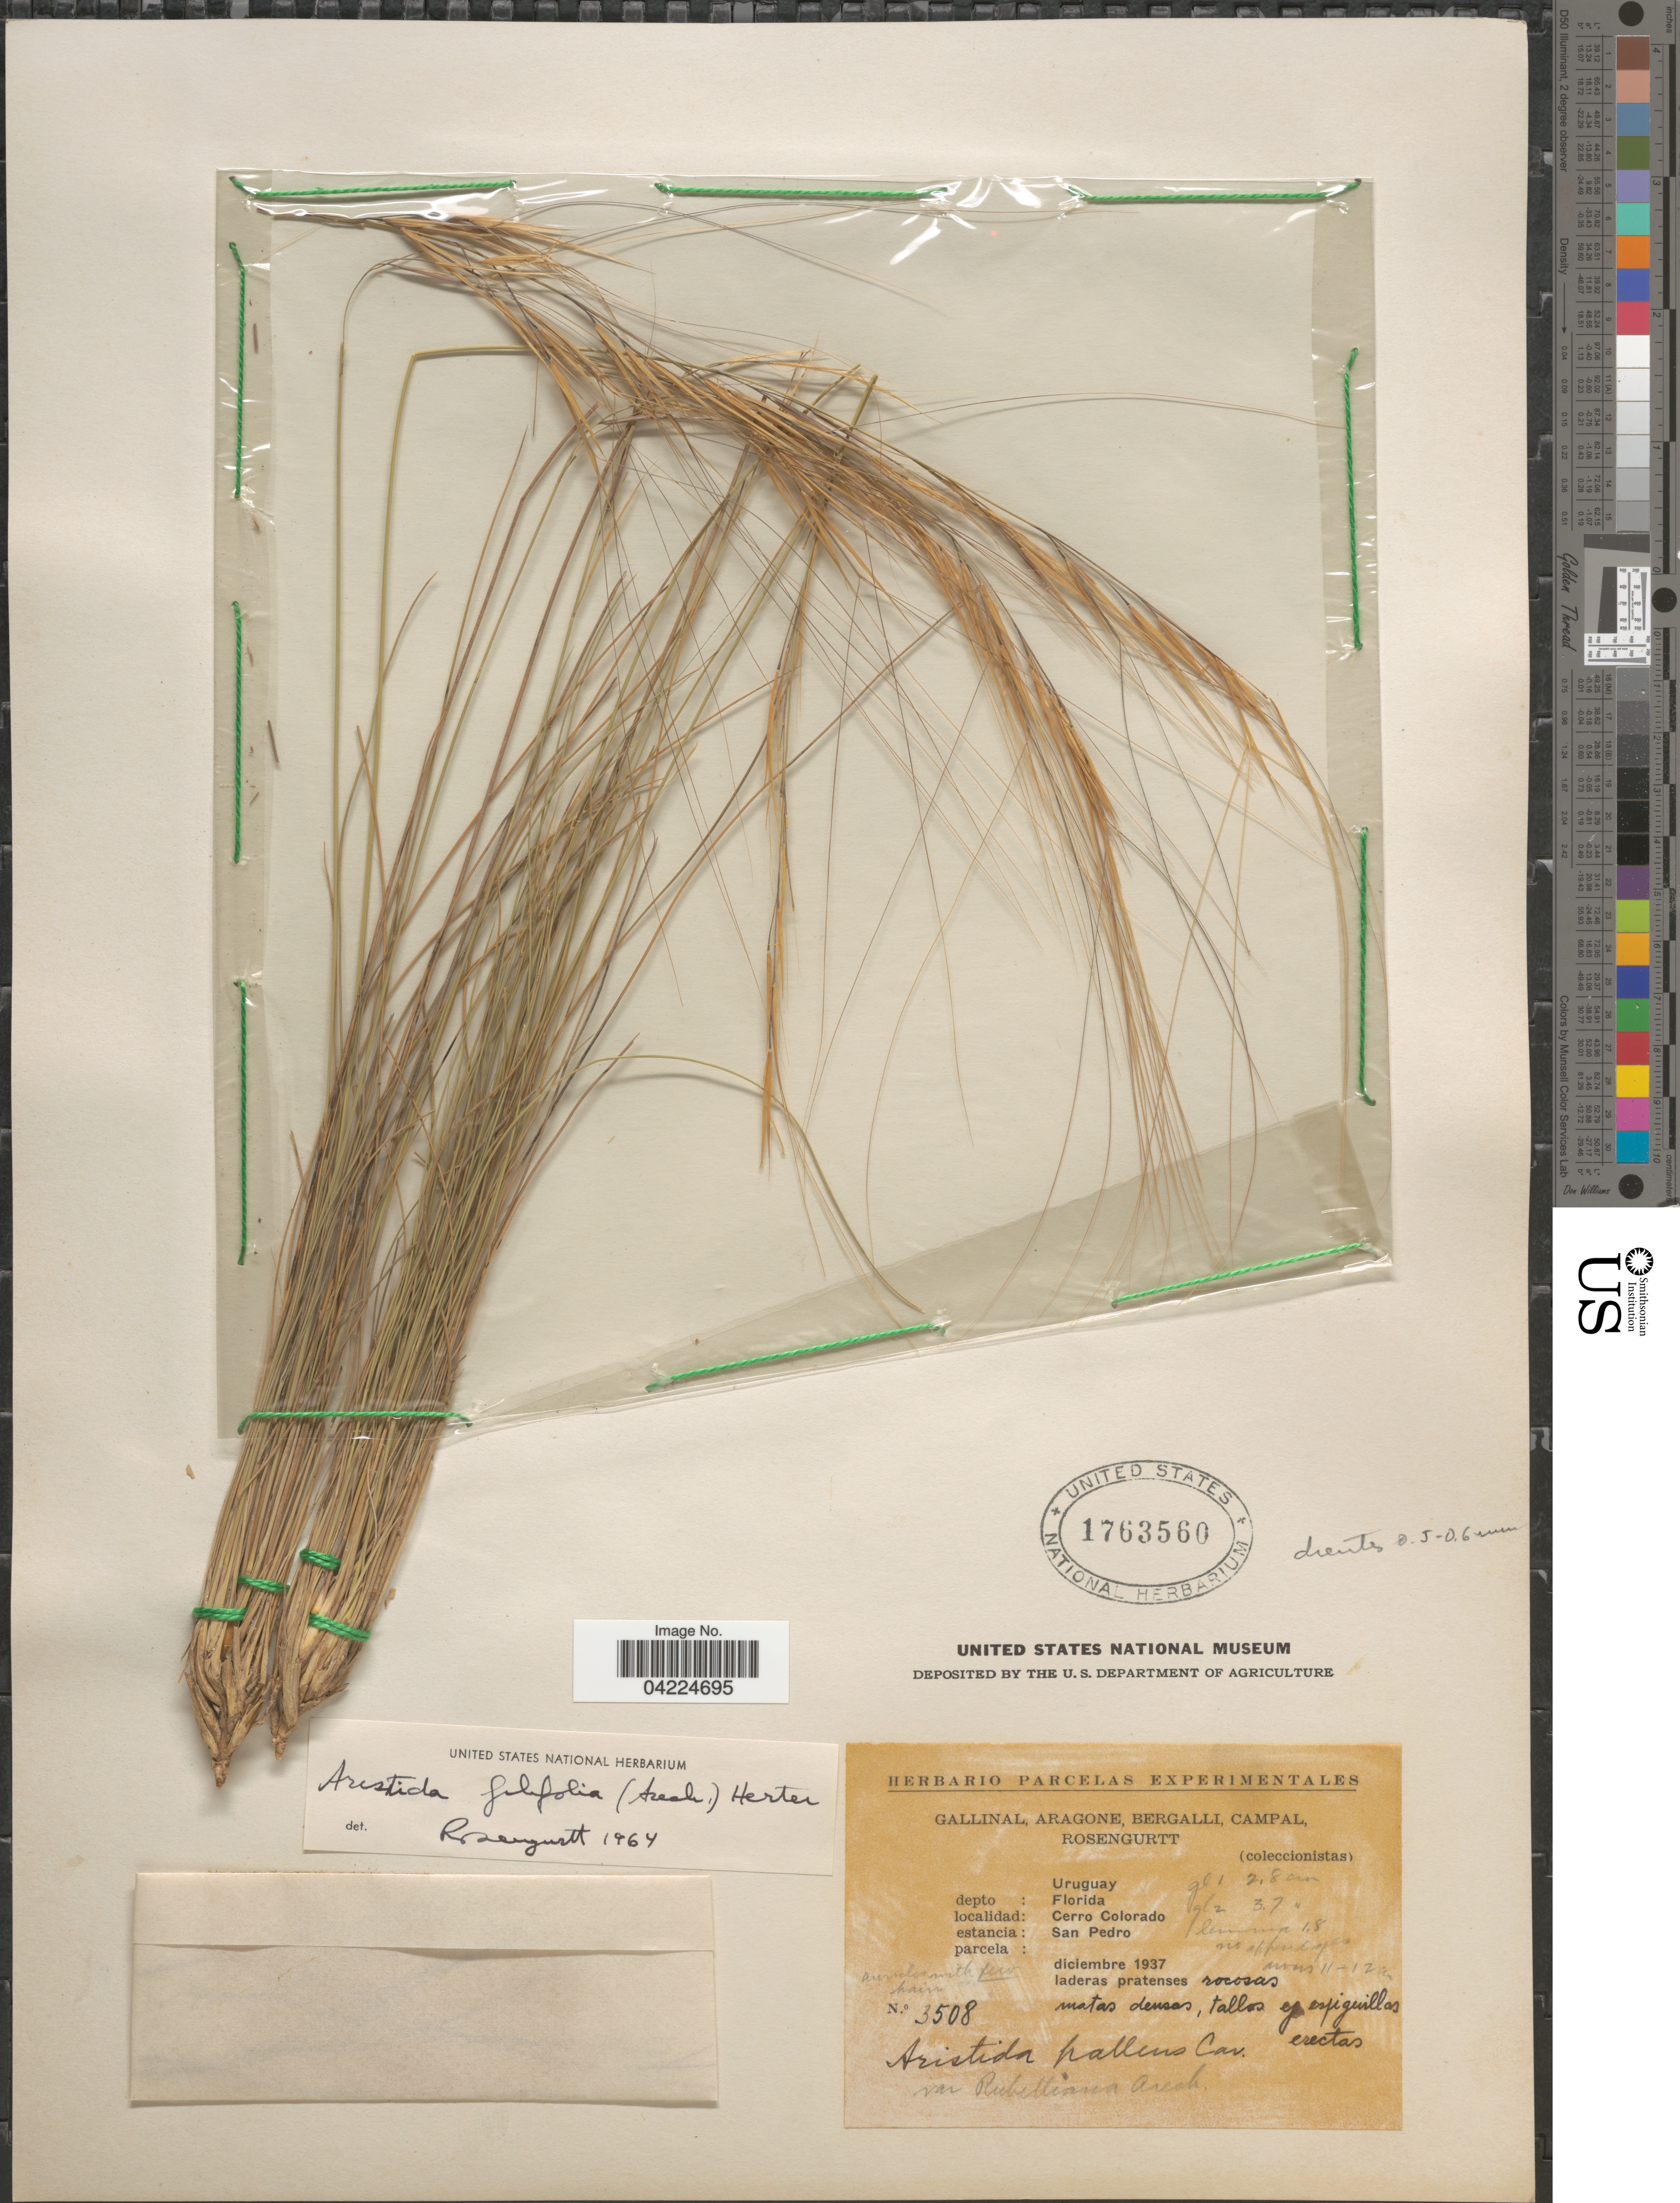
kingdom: Plantae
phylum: Tracheophyta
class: Liliopsida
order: Poales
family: Poaceae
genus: Aristida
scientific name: Aristida filifolia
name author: (Areali) Hecter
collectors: -. Gallinal, -- Aragone, -- Bergalli, -- Campal & Rosengurtt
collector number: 3508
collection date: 1937-12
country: Uruguay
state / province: Florida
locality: Depto: Florida. Cerro Colorado. Estancia: San Pedro.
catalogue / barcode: US 1763560